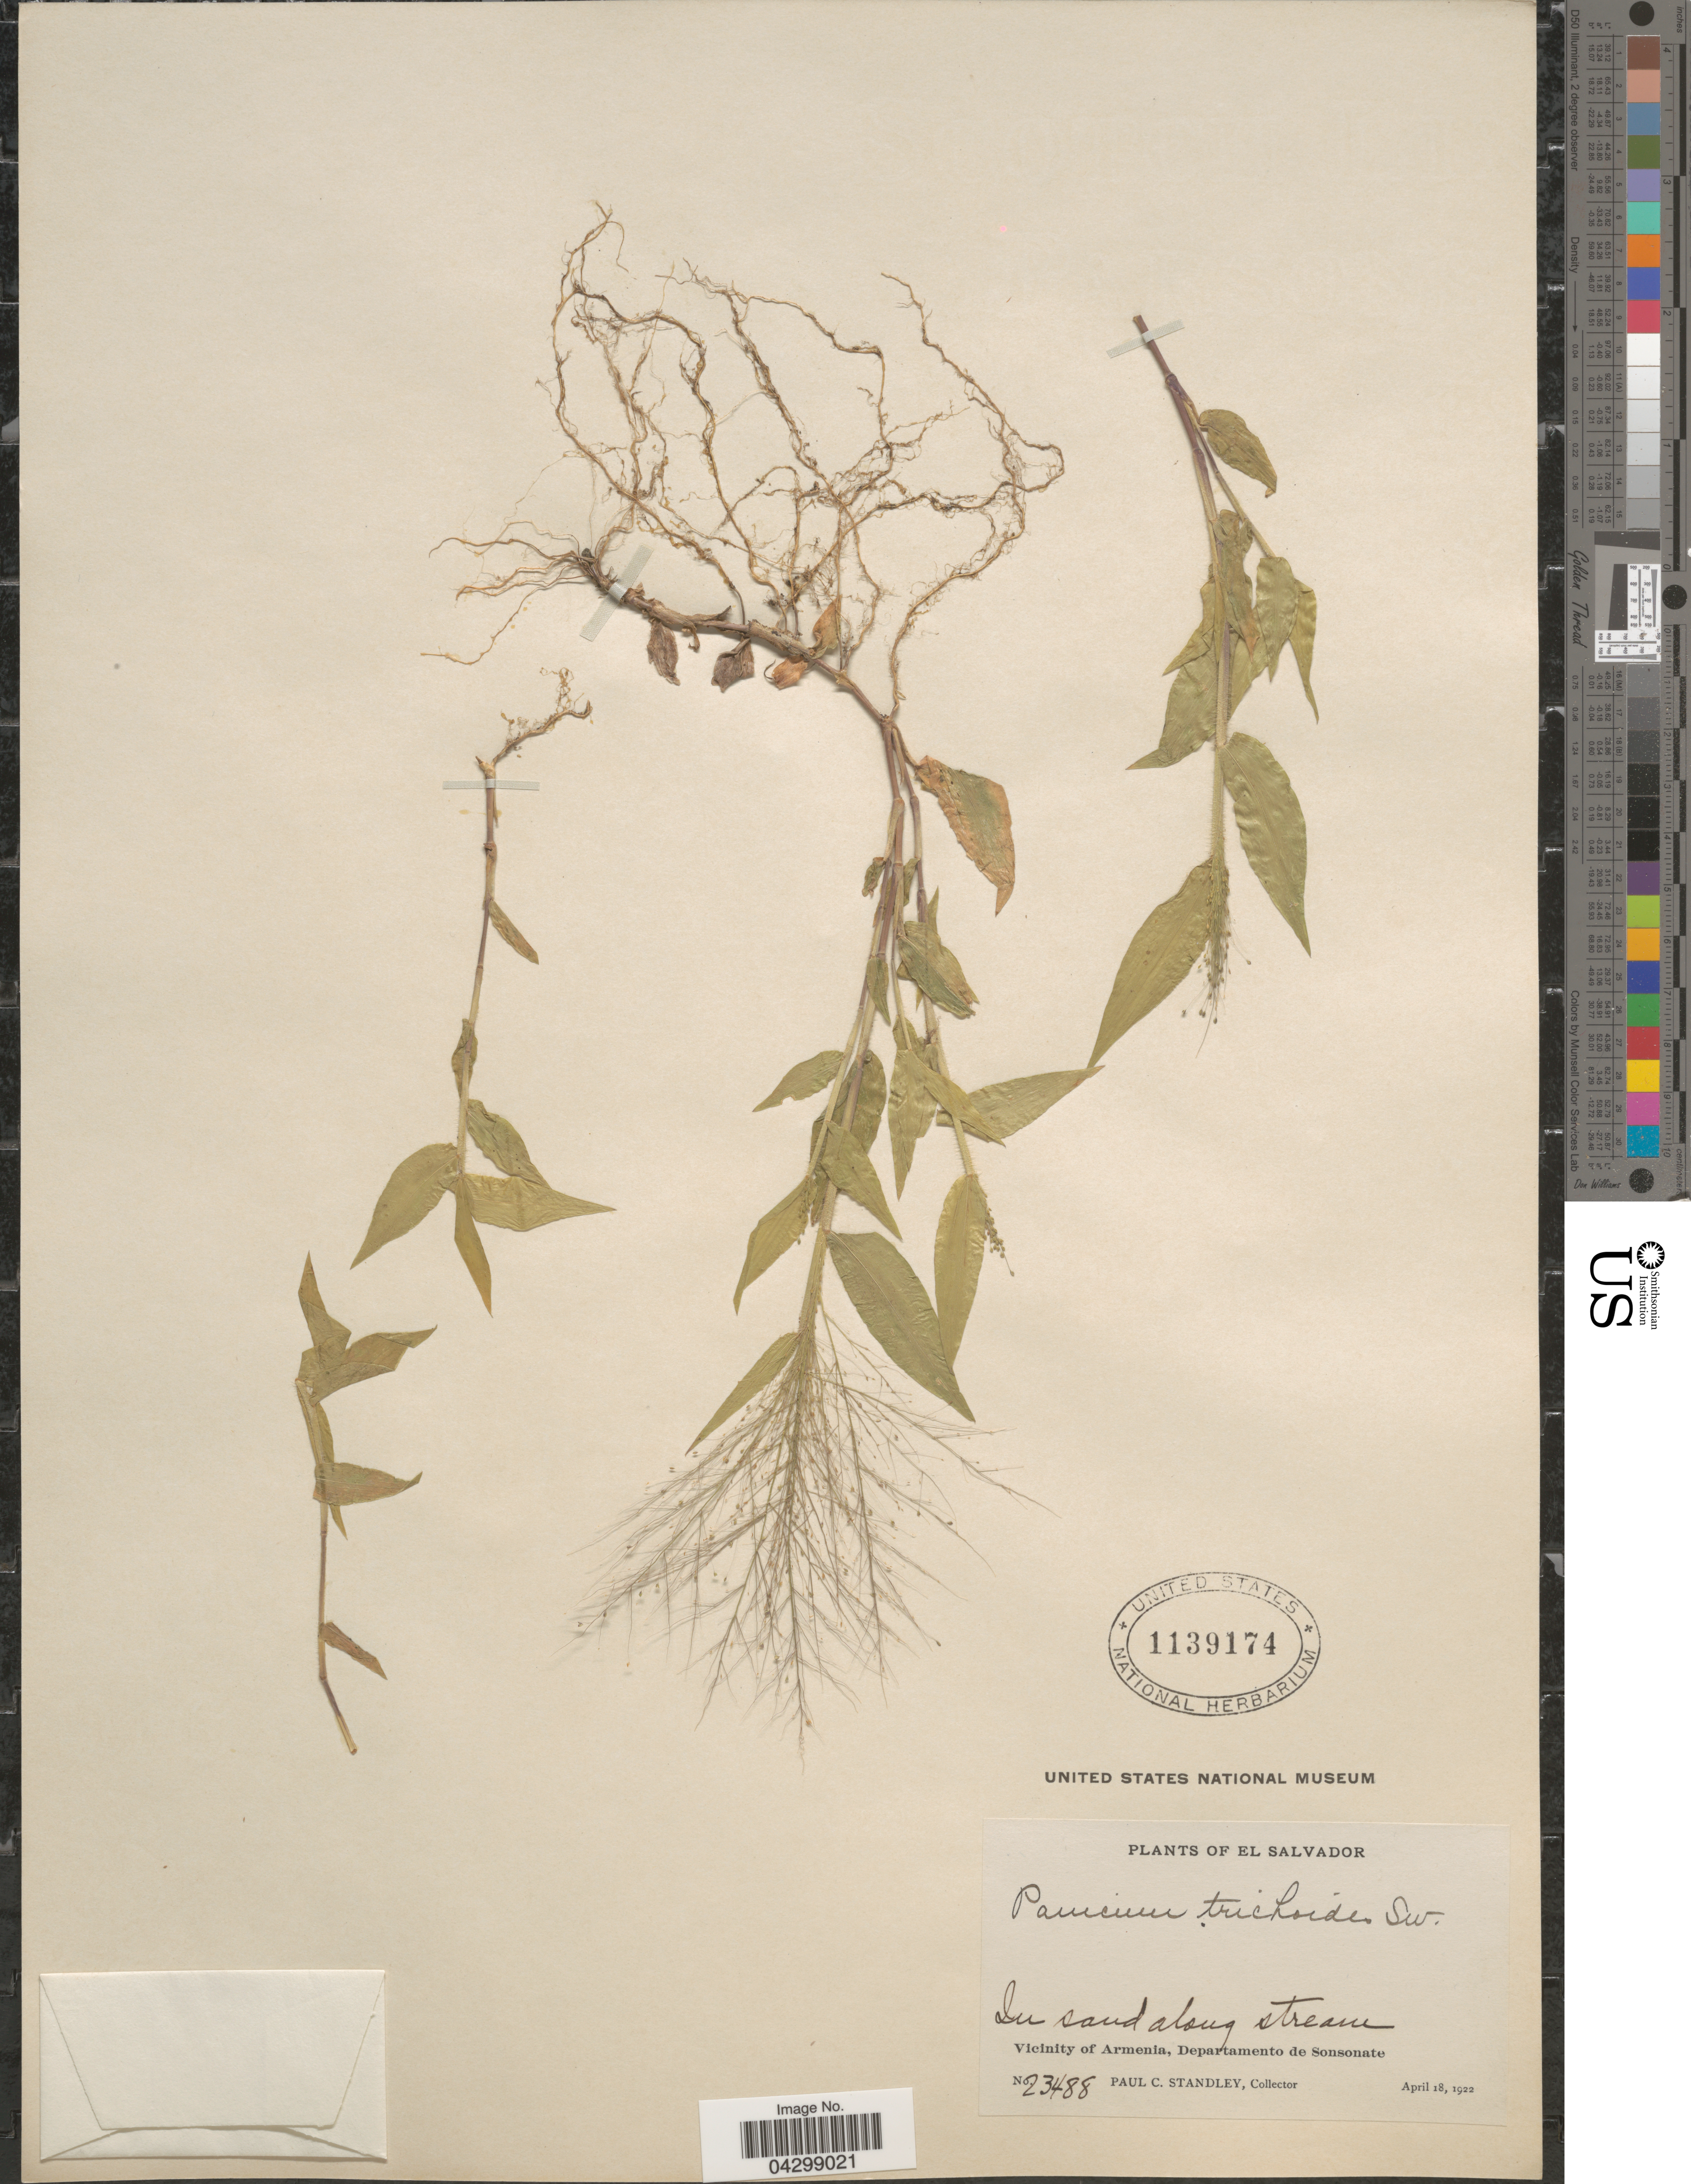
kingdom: Plantae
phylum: Tracheophyta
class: Liliopsida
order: Poales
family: Poaceae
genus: Panicum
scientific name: Panicum trichoides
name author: Sw.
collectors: P. C. Standley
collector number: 23488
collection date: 1922-04-18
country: El Salvador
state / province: Sonsonate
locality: Vicinity of Armenia, Departamento de Sonsonate.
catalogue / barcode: US 1139174